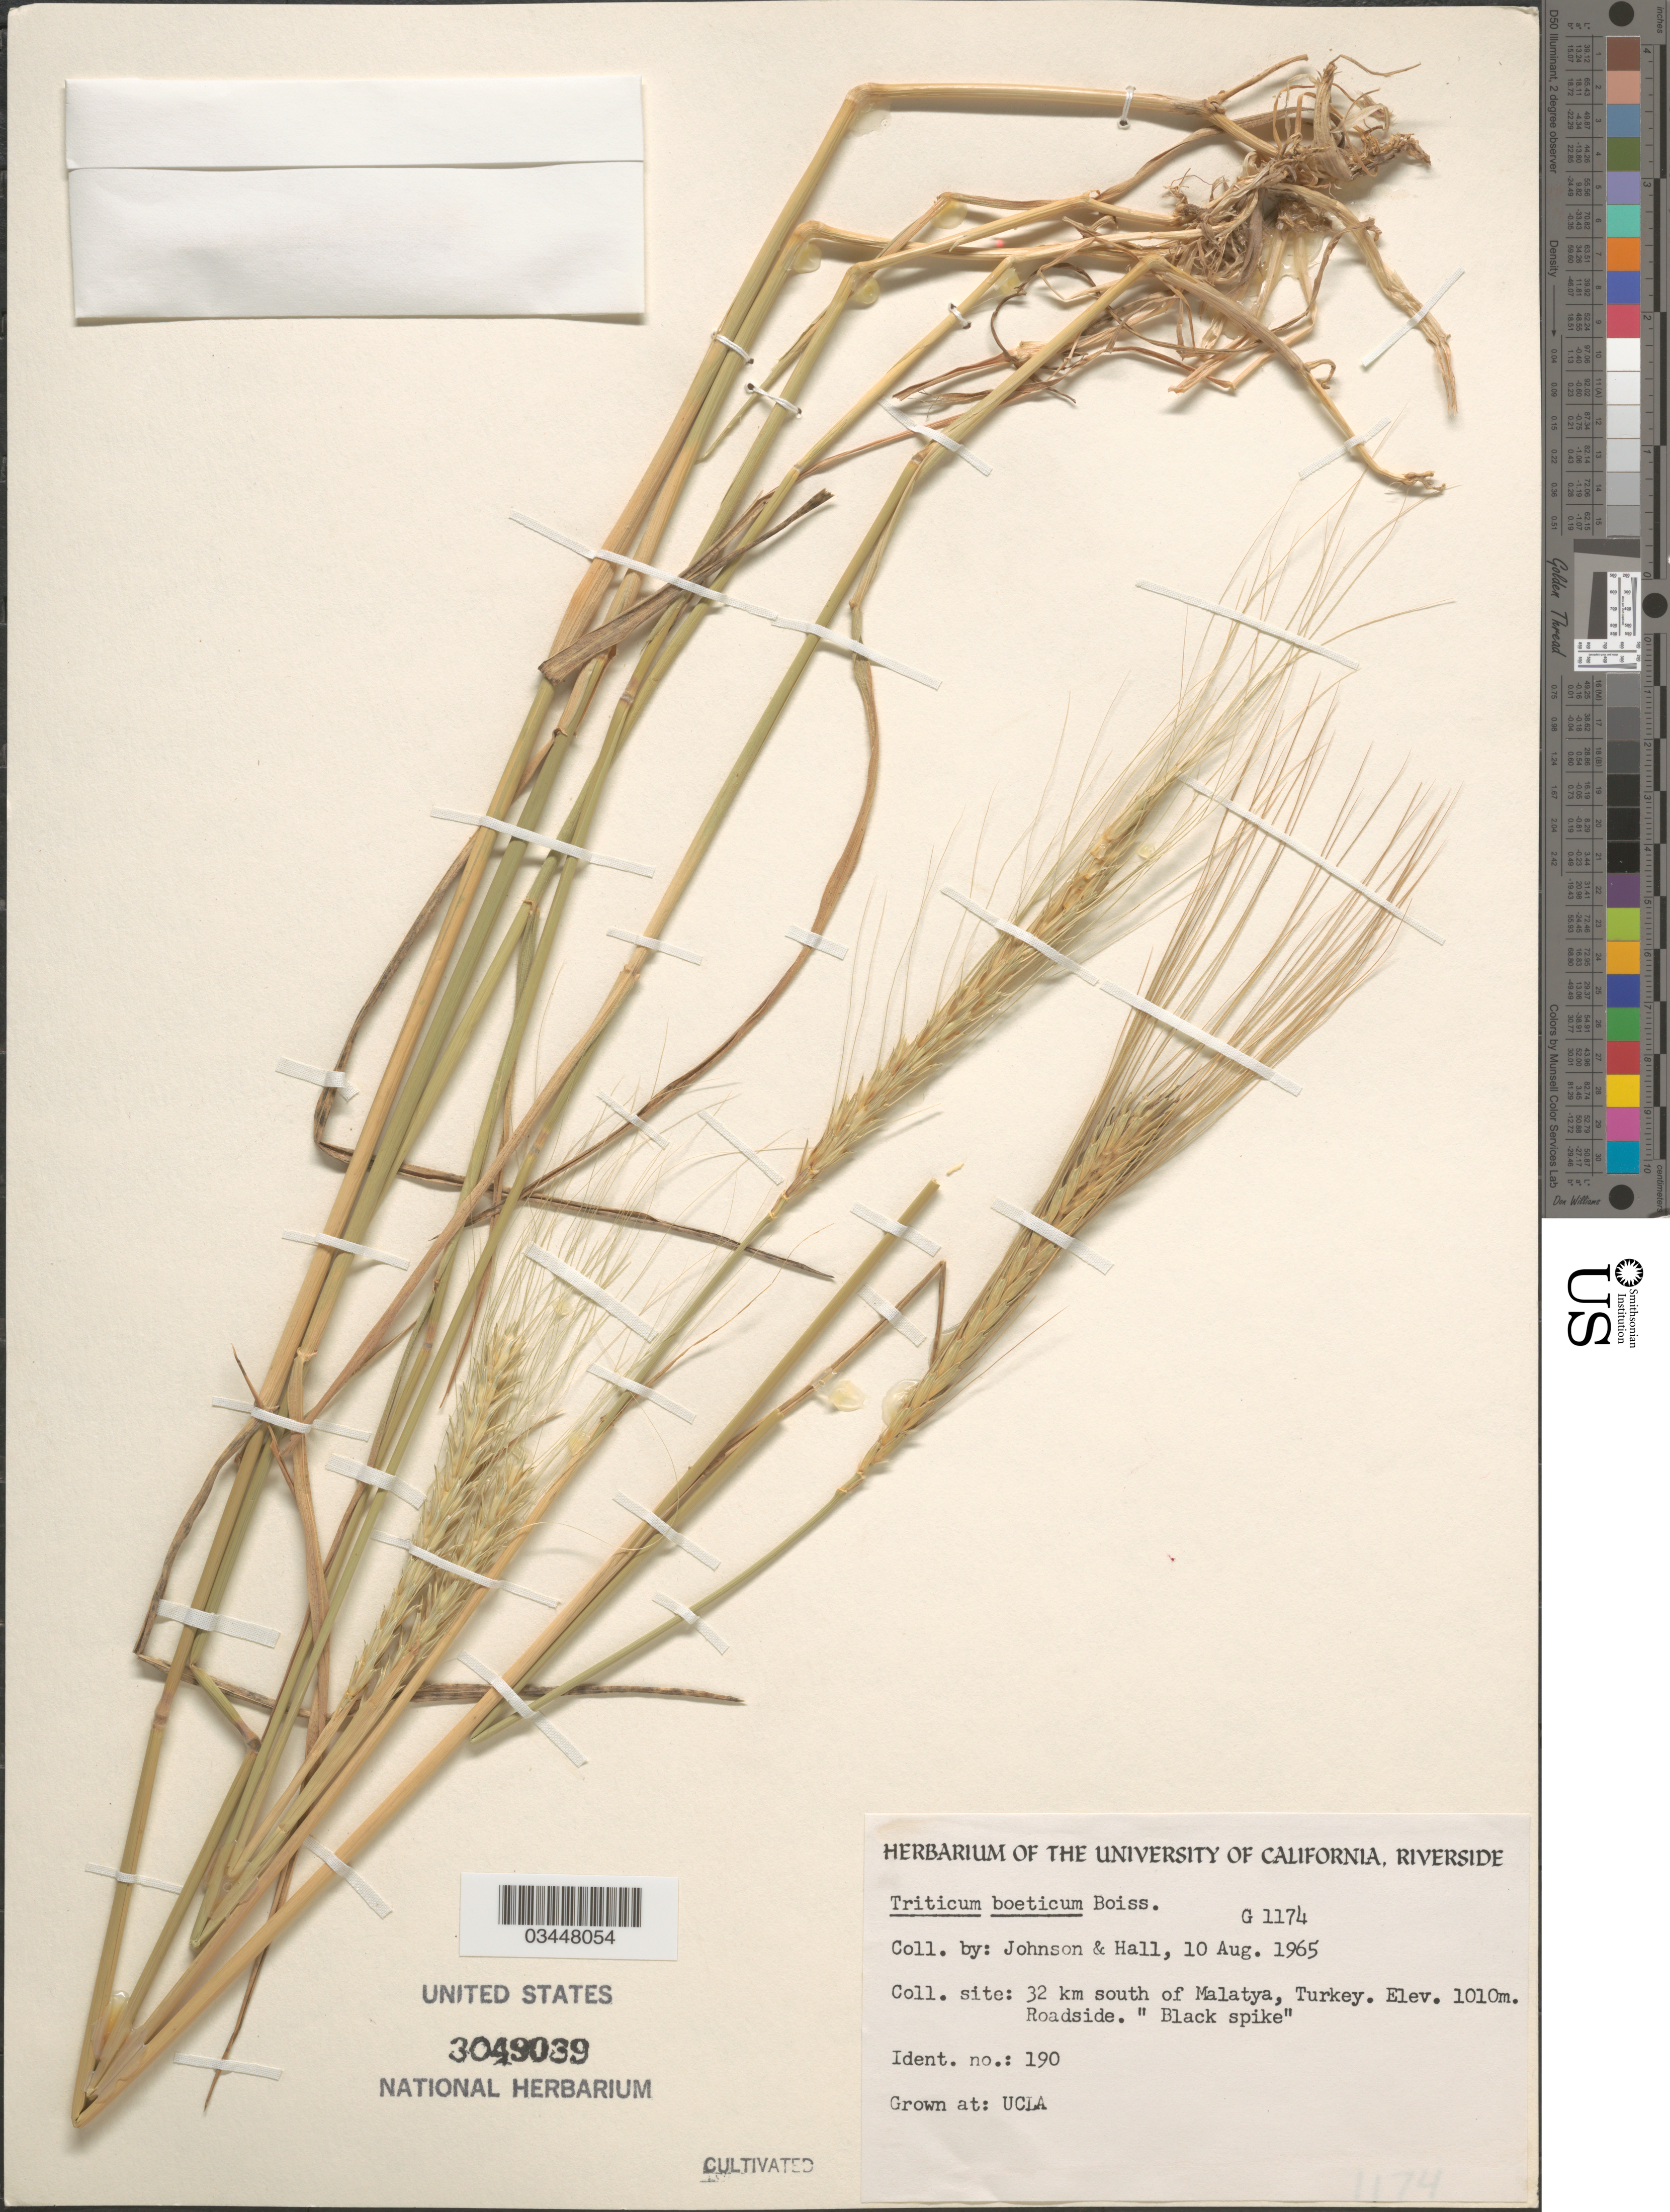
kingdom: Plantae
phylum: Tracheophyta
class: Liliopsida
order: Poales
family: Poaceae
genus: Triticum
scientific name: Triticum boeoticum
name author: Boiss.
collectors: ex herb. Univ. of California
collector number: G1174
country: United States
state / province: California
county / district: Los Angeles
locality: UCLA.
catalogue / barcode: US 3049039